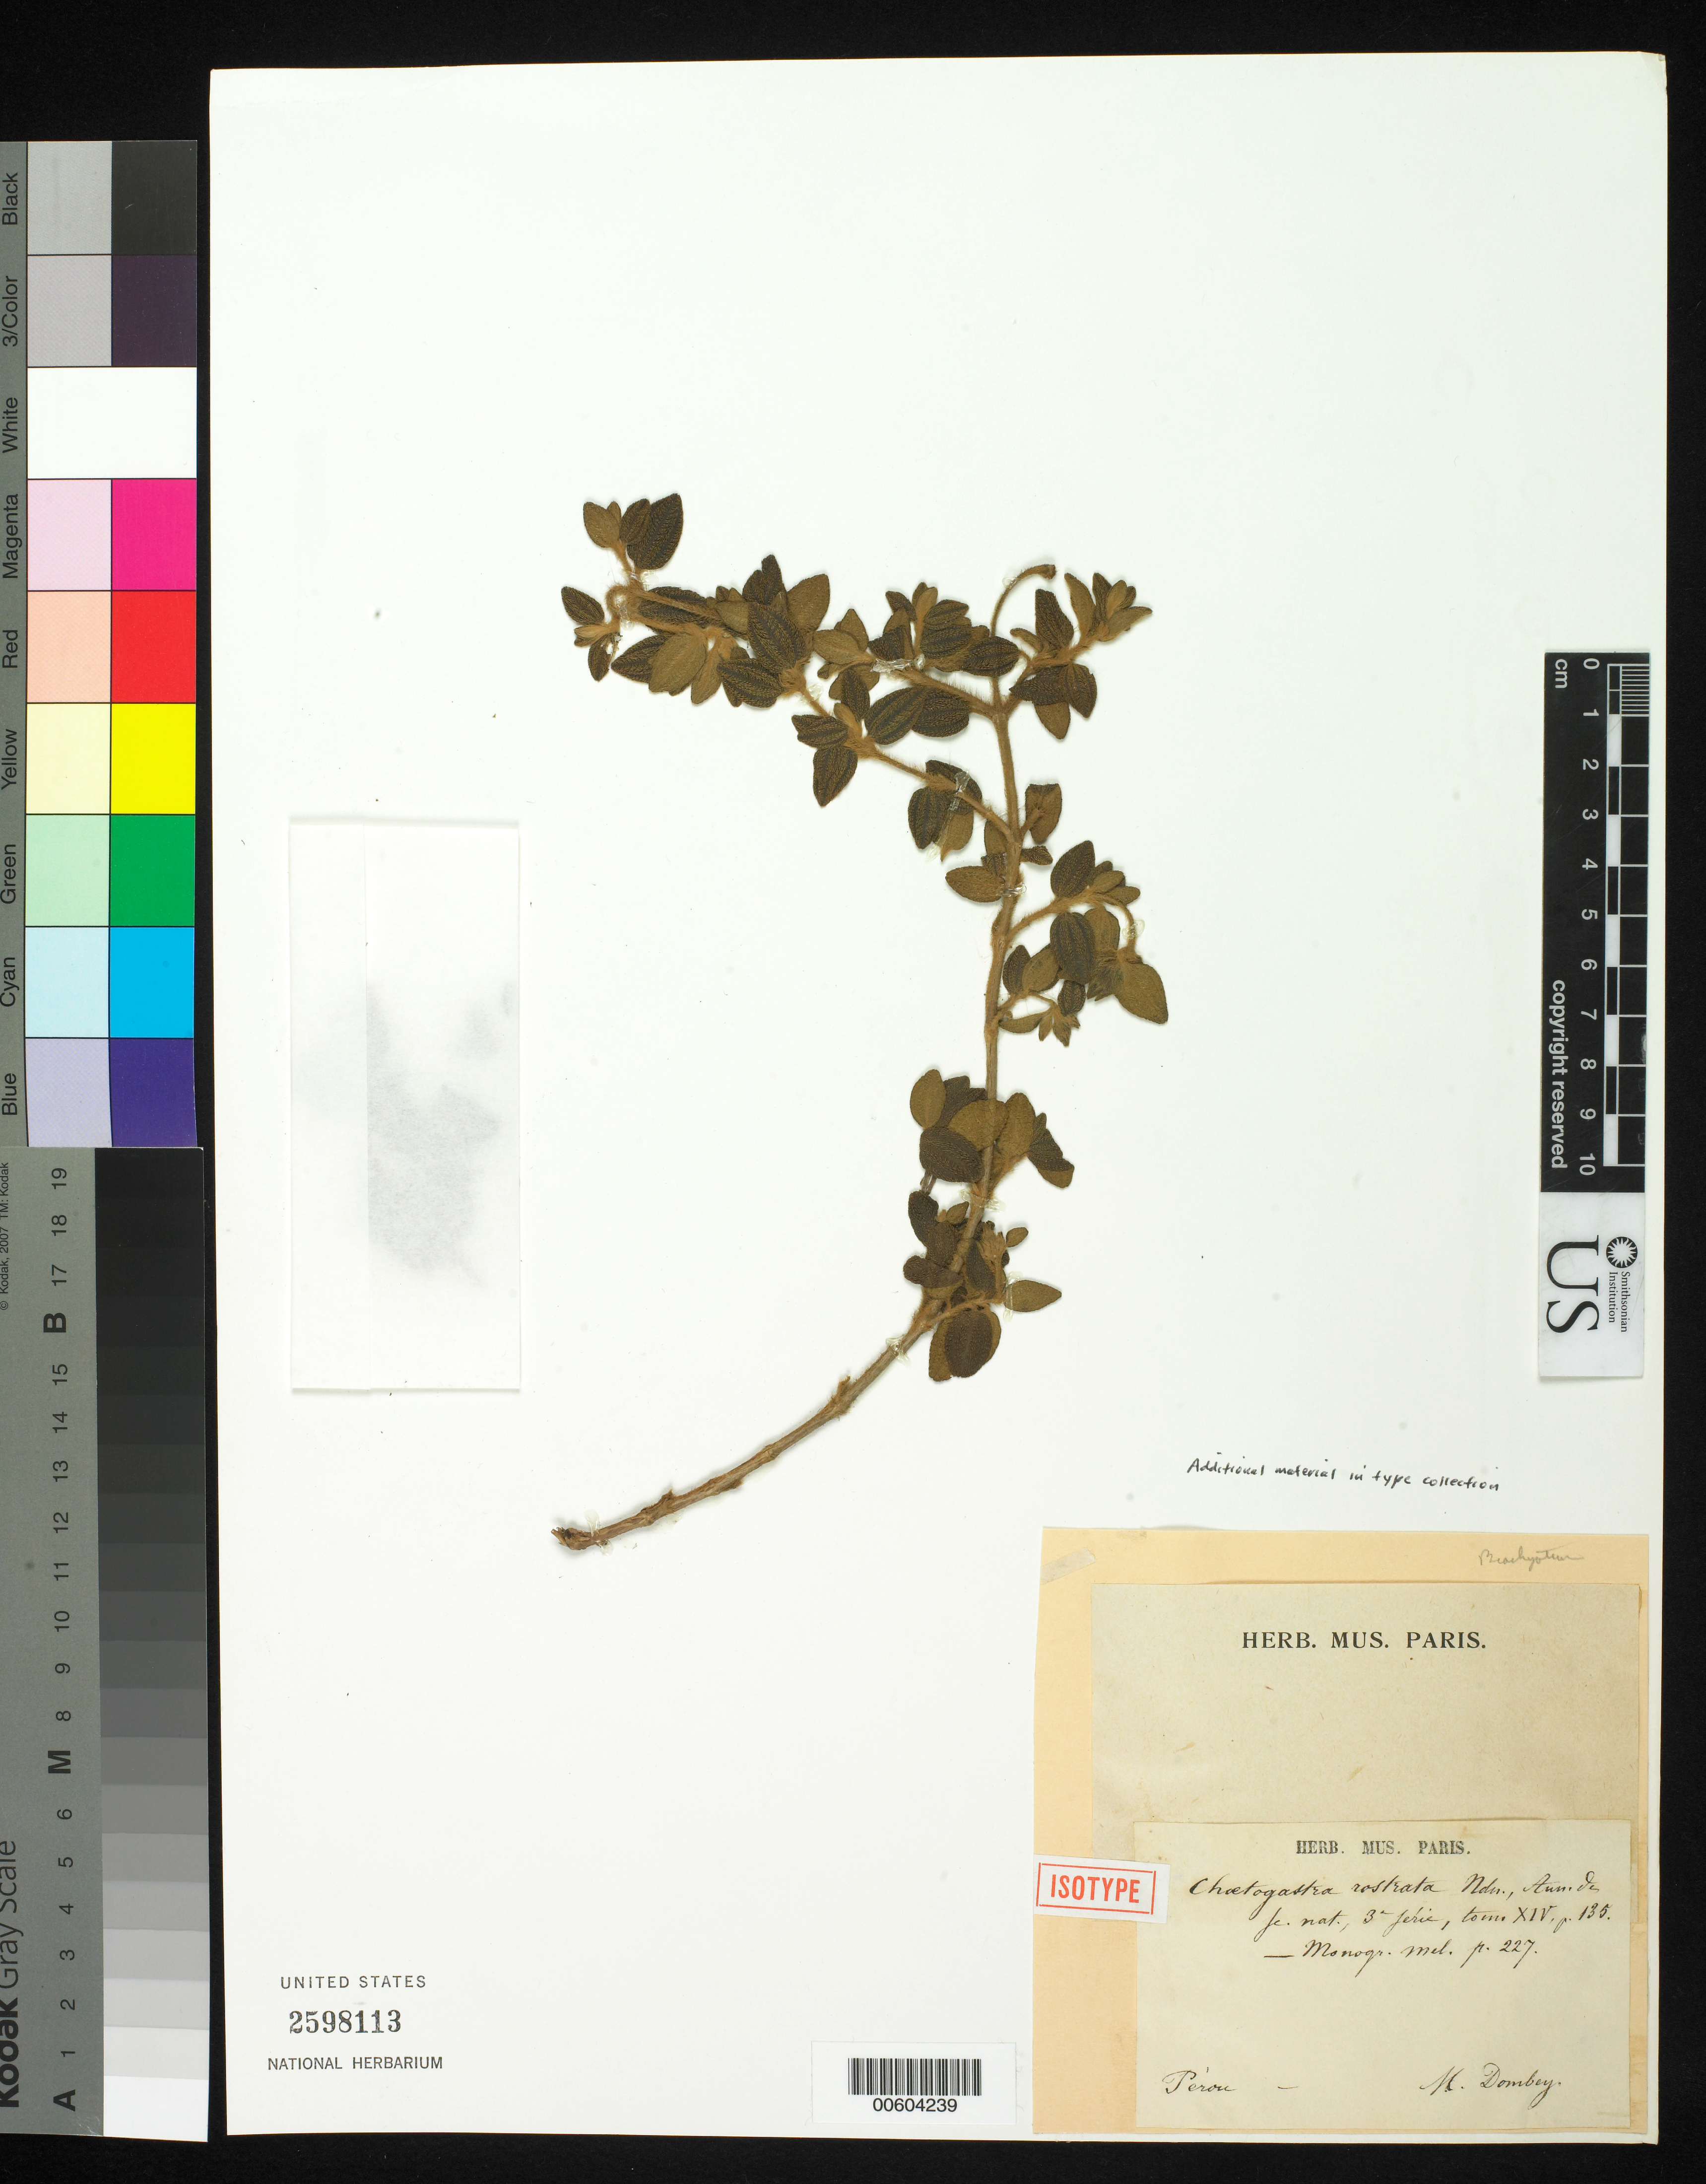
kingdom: Plantae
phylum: Tracheophyta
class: Magnoliopsida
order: Myrtales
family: Melastomataceae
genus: Chaetogastra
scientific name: Chaetogastra rostrata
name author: Naudin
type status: Isotype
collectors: J. Dombey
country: Peru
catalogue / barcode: US 2598113